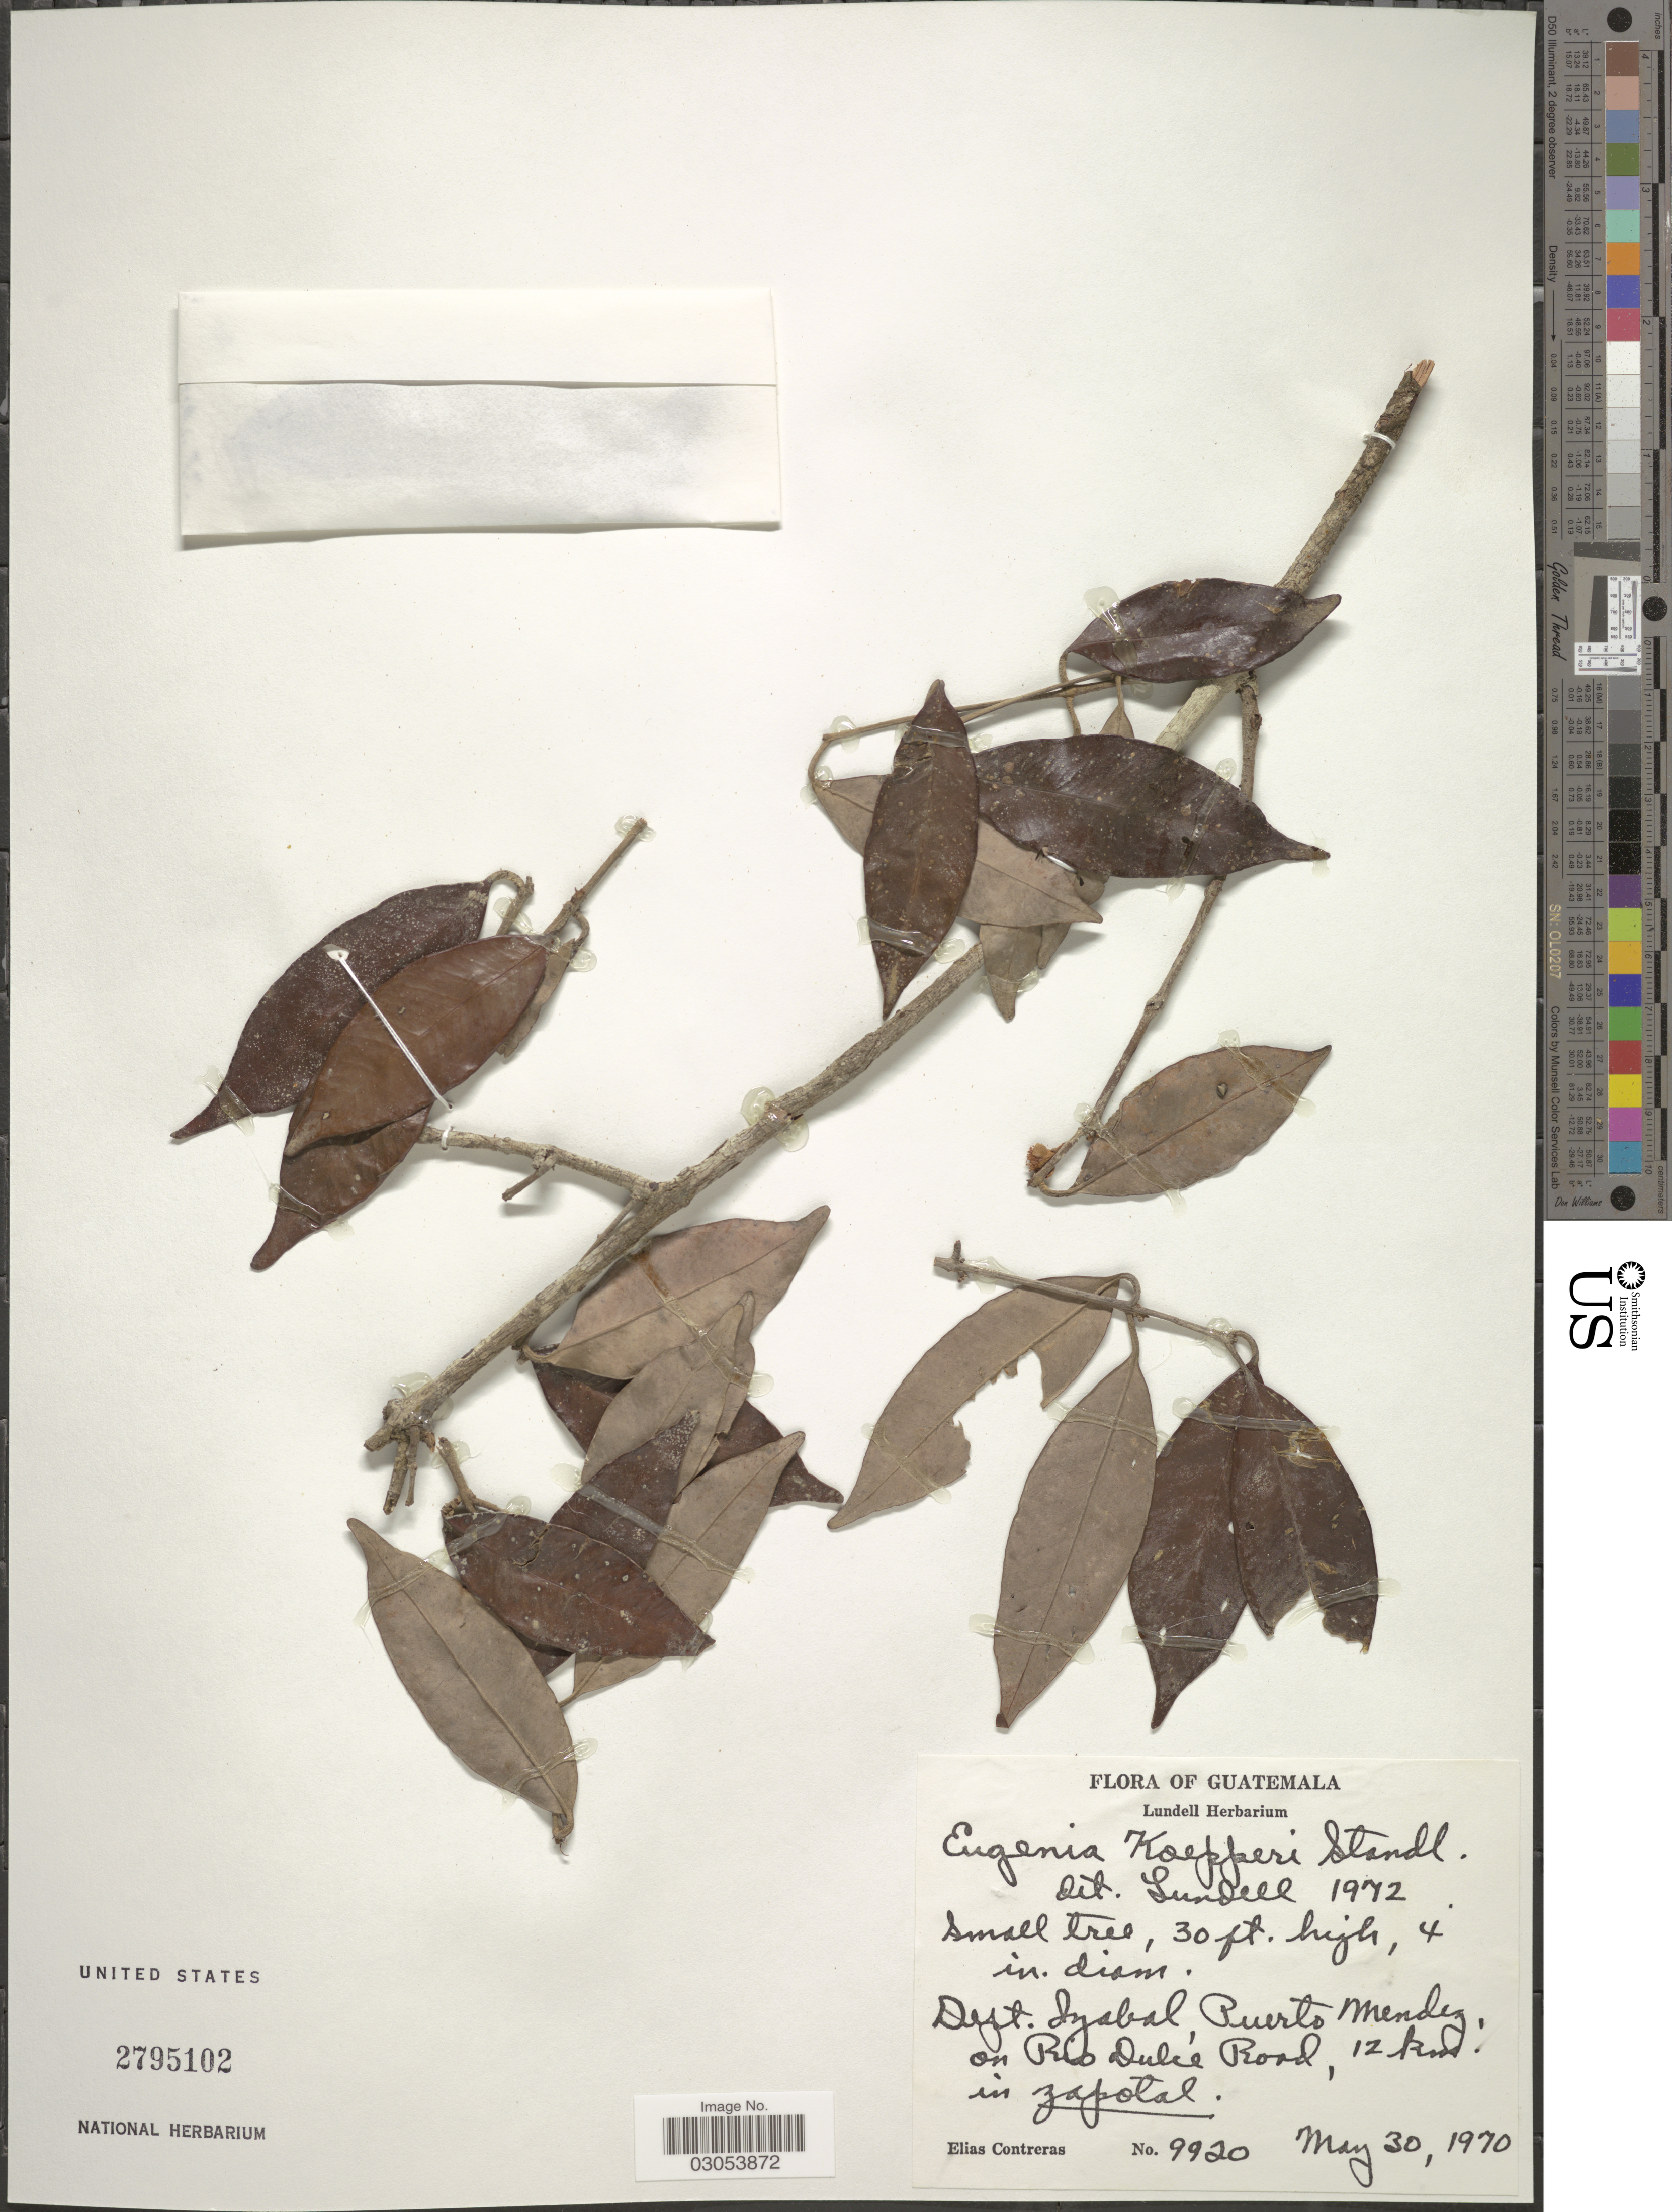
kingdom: Plantae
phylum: Tracheophyta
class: Magnoliopsida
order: Myrtales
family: Myrtaceae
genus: Eugenia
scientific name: Eugenia koepperi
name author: Standl. in Yunck.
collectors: E. Contreras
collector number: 9920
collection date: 1970-05-30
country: Guatemala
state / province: Izabal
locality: Puerto Mendez, on Rio Dulcé Road, 12 km. in Zapotal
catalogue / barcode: US 2795102